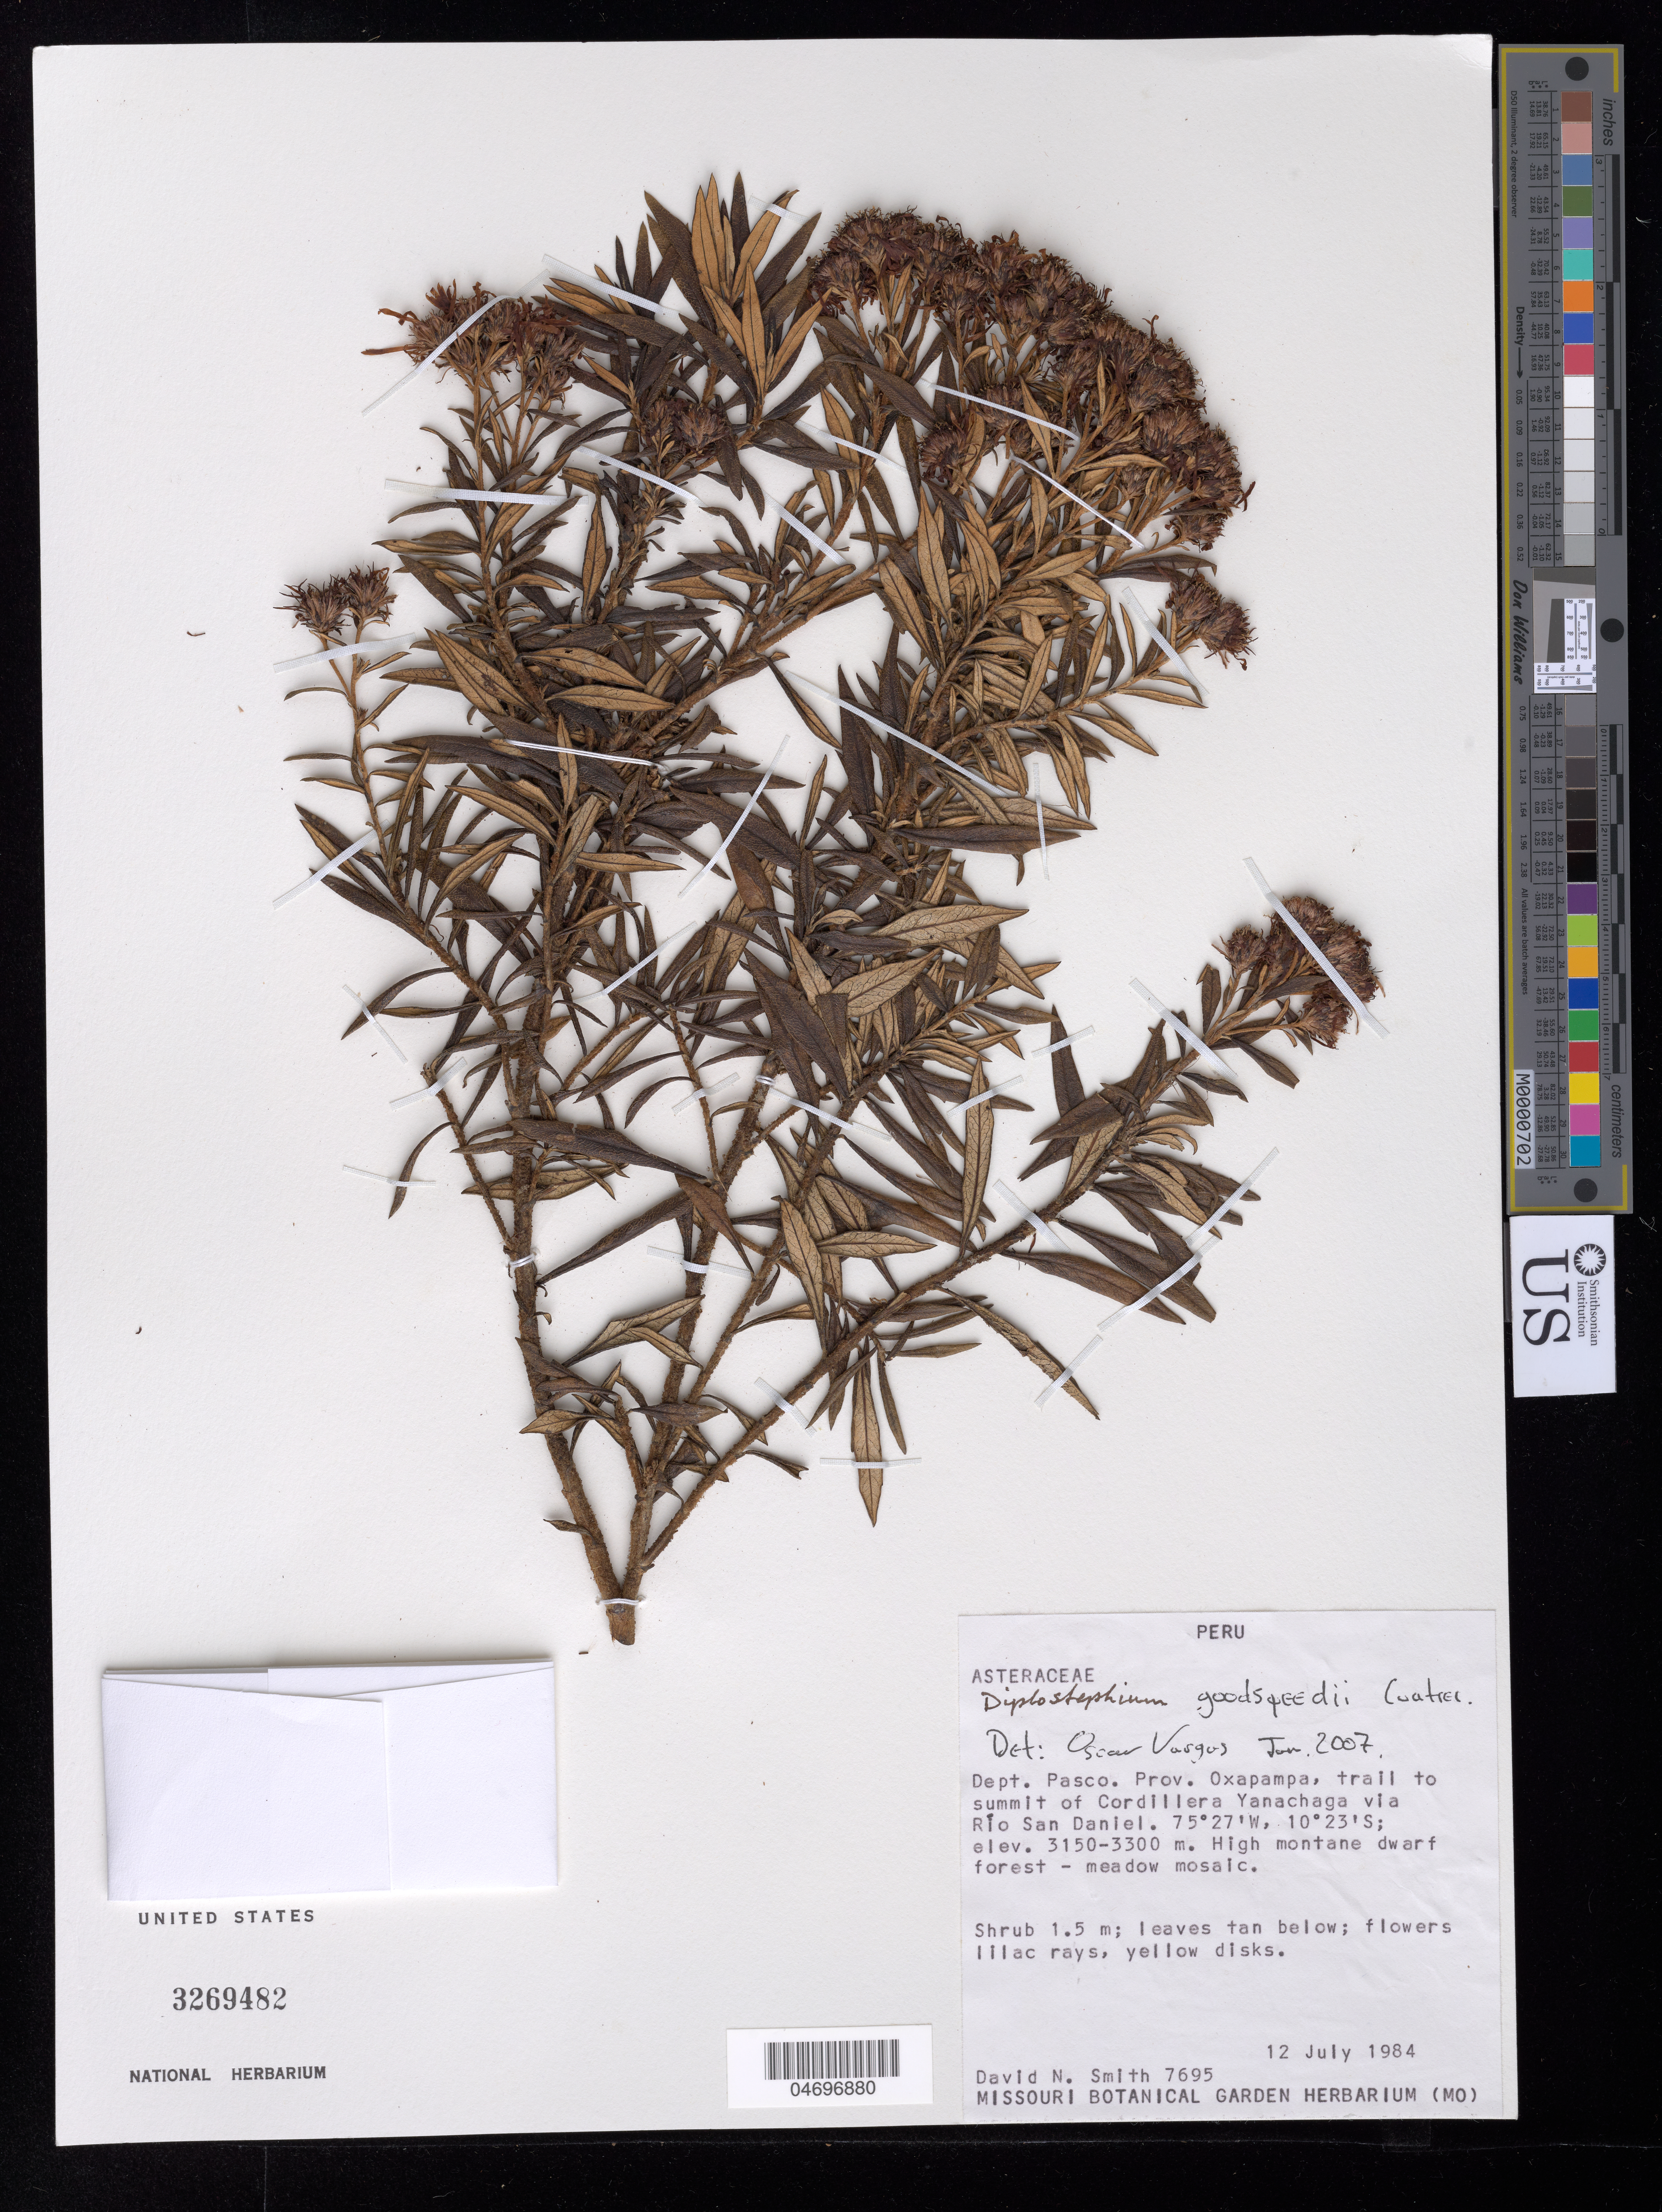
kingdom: Plantae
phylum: Tracheophyta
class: Magnoliopsida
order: Asterales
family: Asteraceae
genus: Diplostephium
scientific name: Diplostephium goodspeedii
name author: Cuatrec.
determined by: Vargas, Oscar M.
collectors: D. Smith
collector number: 7695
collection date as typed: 12 Jul 1984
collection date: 1984-07-12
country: Peru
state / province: Pasco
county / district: Oxapampa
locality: Cordillera Yanachaga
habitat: High montane dwarf forest - meadow mosaic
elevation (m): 3150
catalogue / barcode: US 3269482